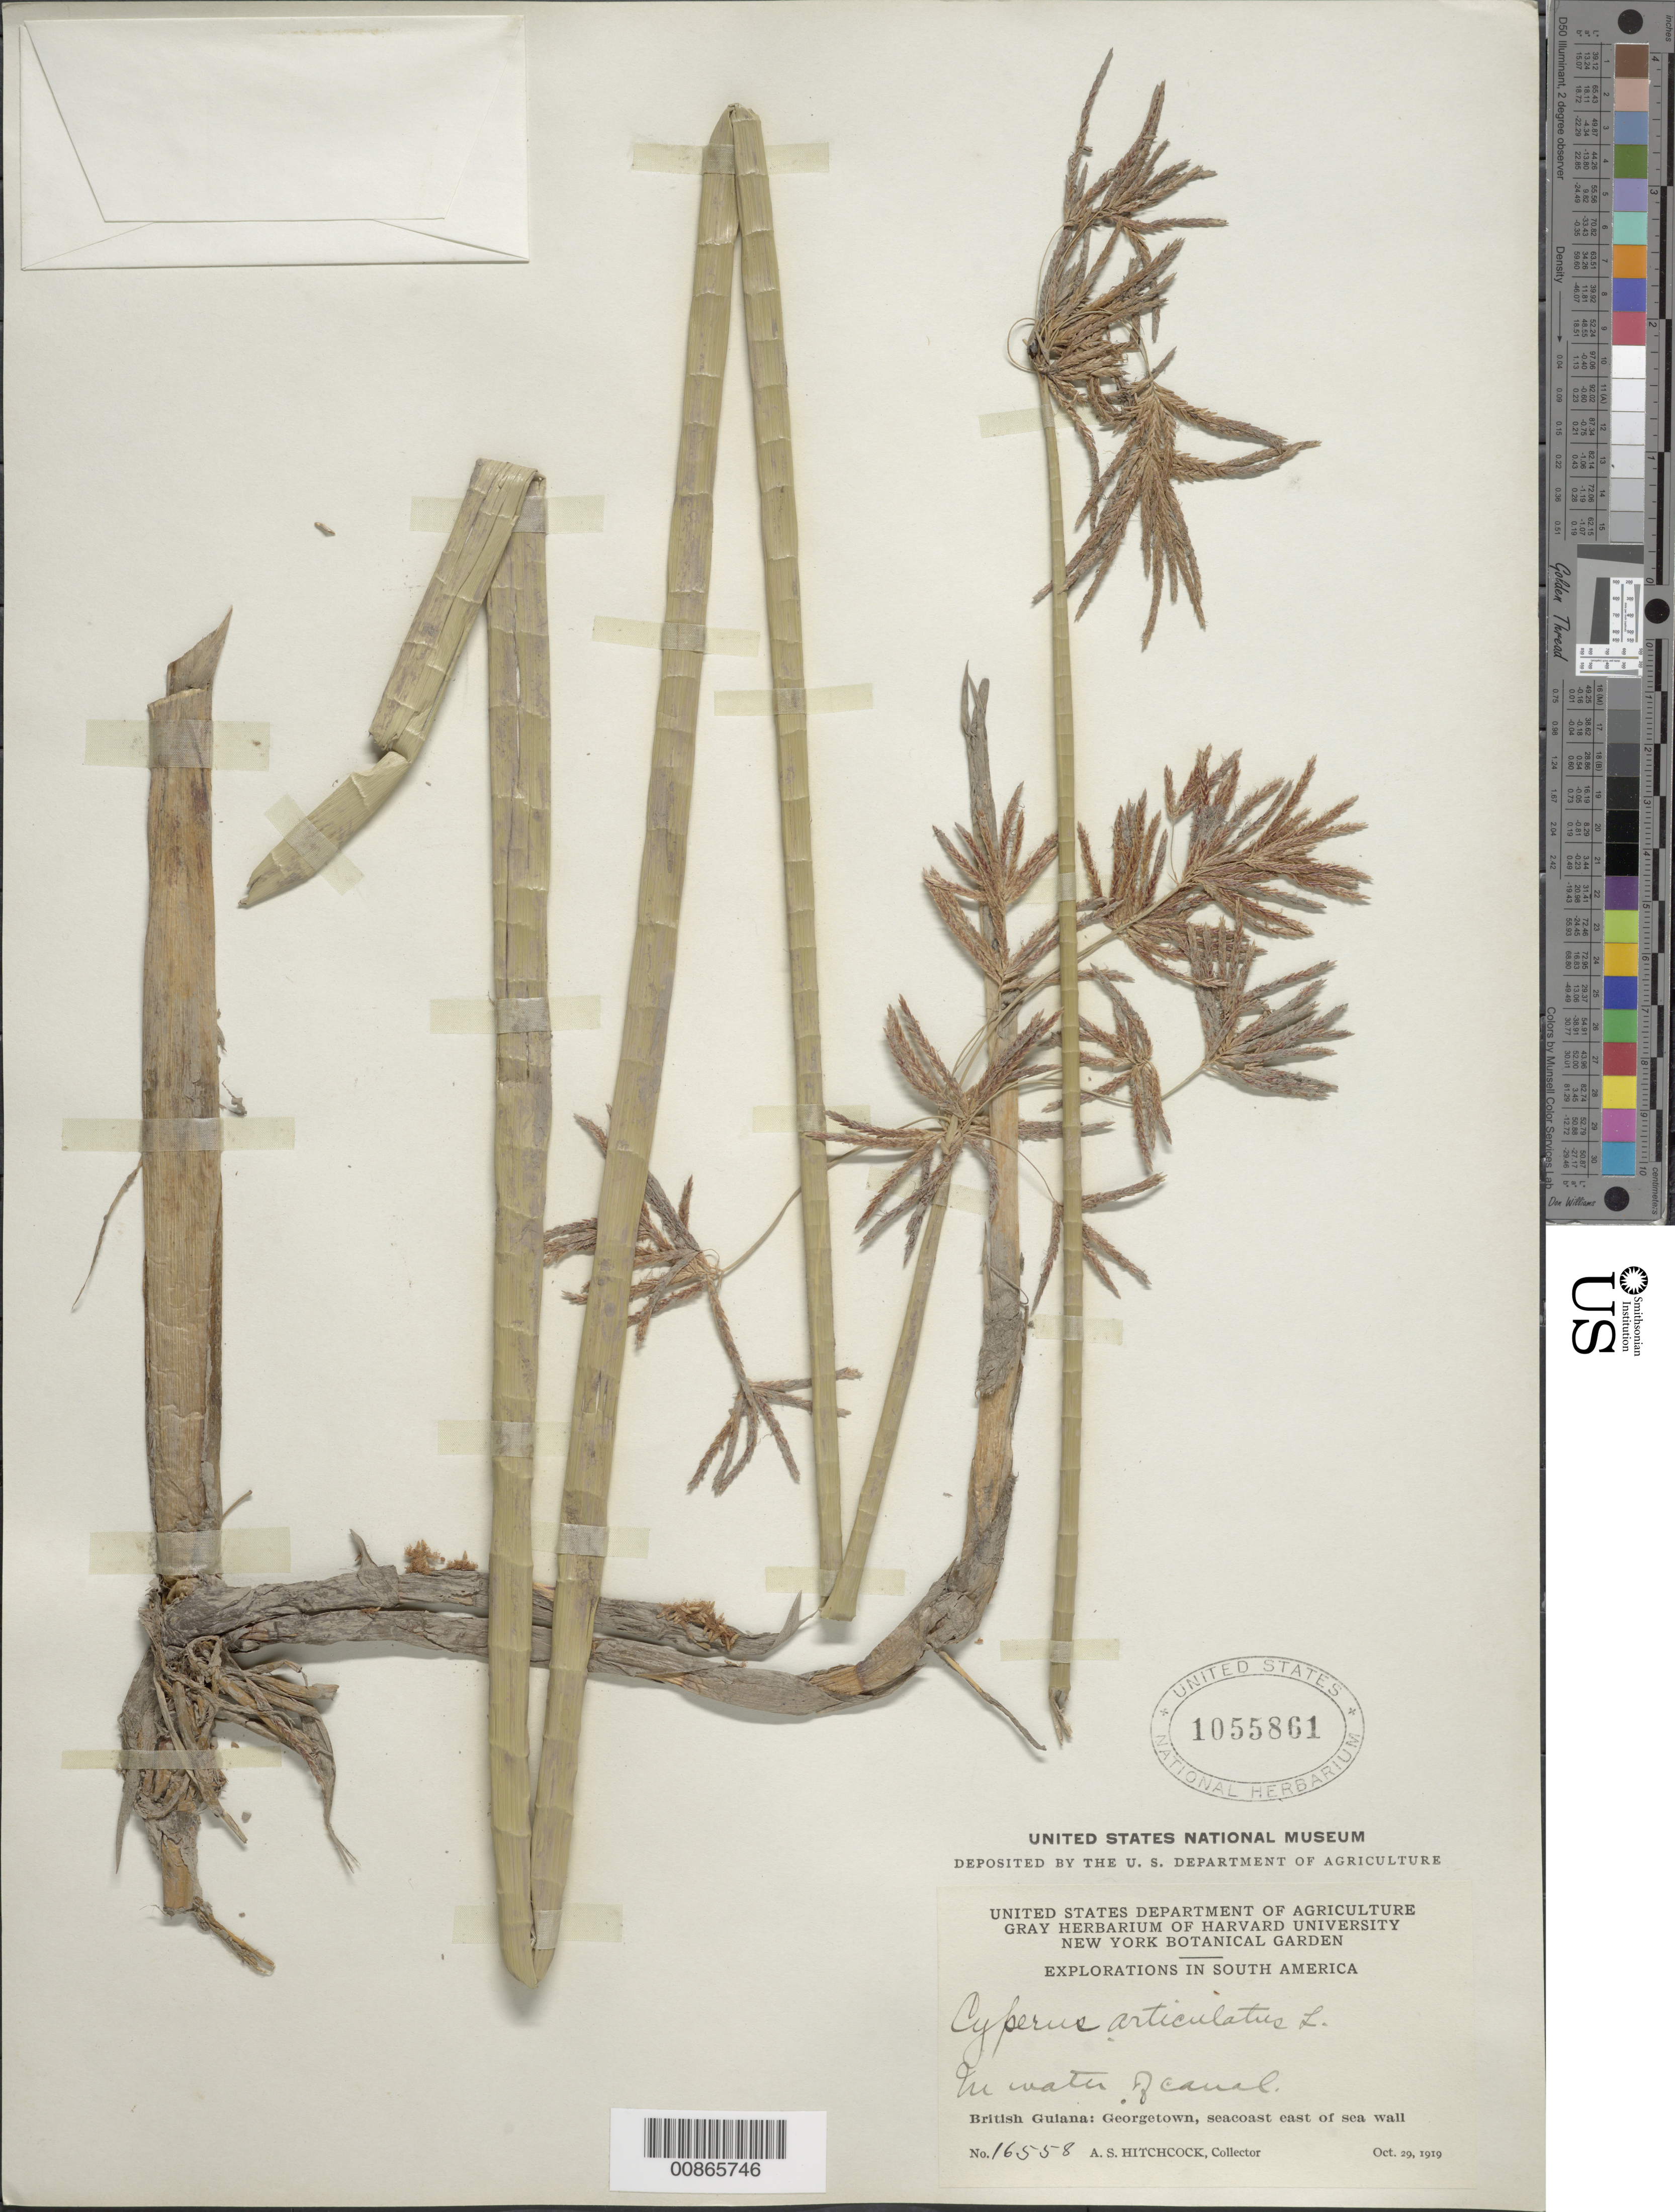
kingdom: Plantae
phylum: Tracheophyta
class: Liliopsida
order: Poales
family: Cyperaceae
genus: Cyperus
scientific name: Cyperus articulatus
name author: L.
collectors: A. S. Hitchcock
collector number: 16558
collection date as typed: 29-Oct-19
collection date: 1919-10-29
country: Guyana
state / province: Demerara-Mahaica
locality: Georgetown, seacoast E of sea wall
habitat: In water of canal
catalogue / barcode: US 1055861